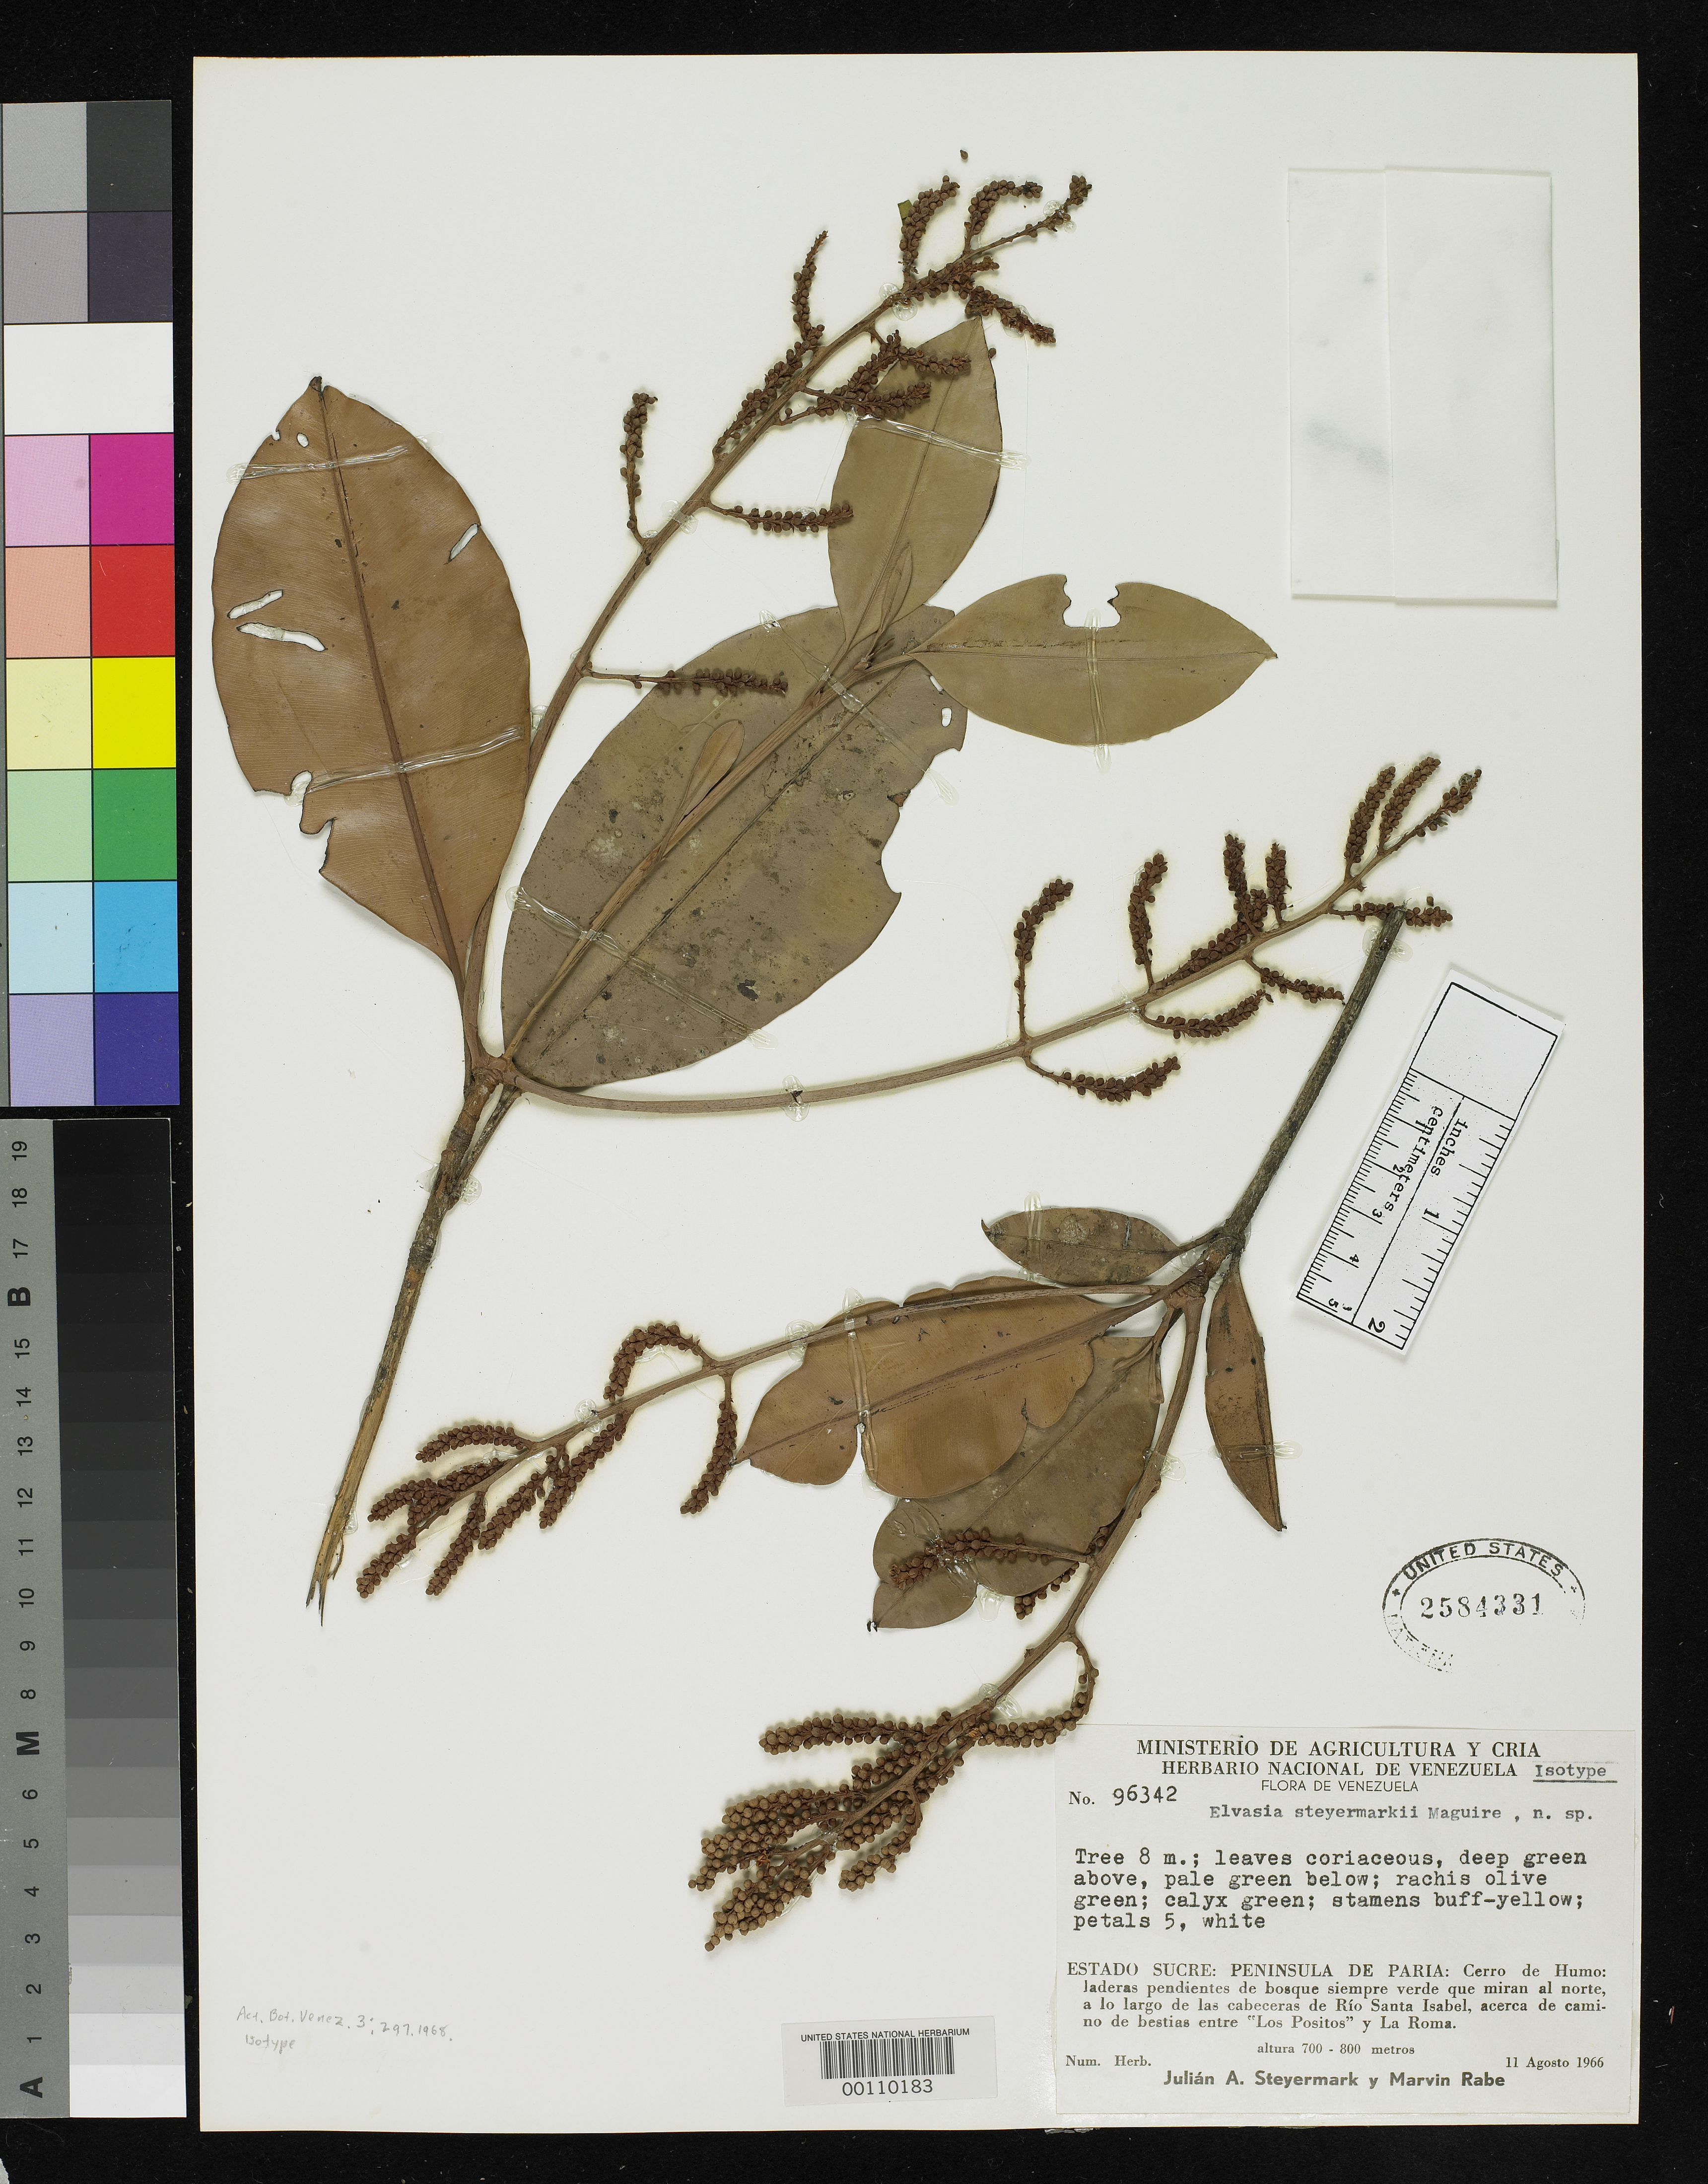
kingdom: Plantae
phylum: Tracheophyta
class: Magnoliopsida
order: Malpighiales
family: Ochnaceae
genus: Elvasia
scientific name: Elvasia steyermarkii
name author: Maguire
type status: Isotype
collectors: J. Steyermark & M. Rabe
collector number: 96342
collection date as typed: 11 Aug 1966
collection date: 1966-08-11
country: Venezuela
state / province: Mérida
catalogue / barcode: US 2584331